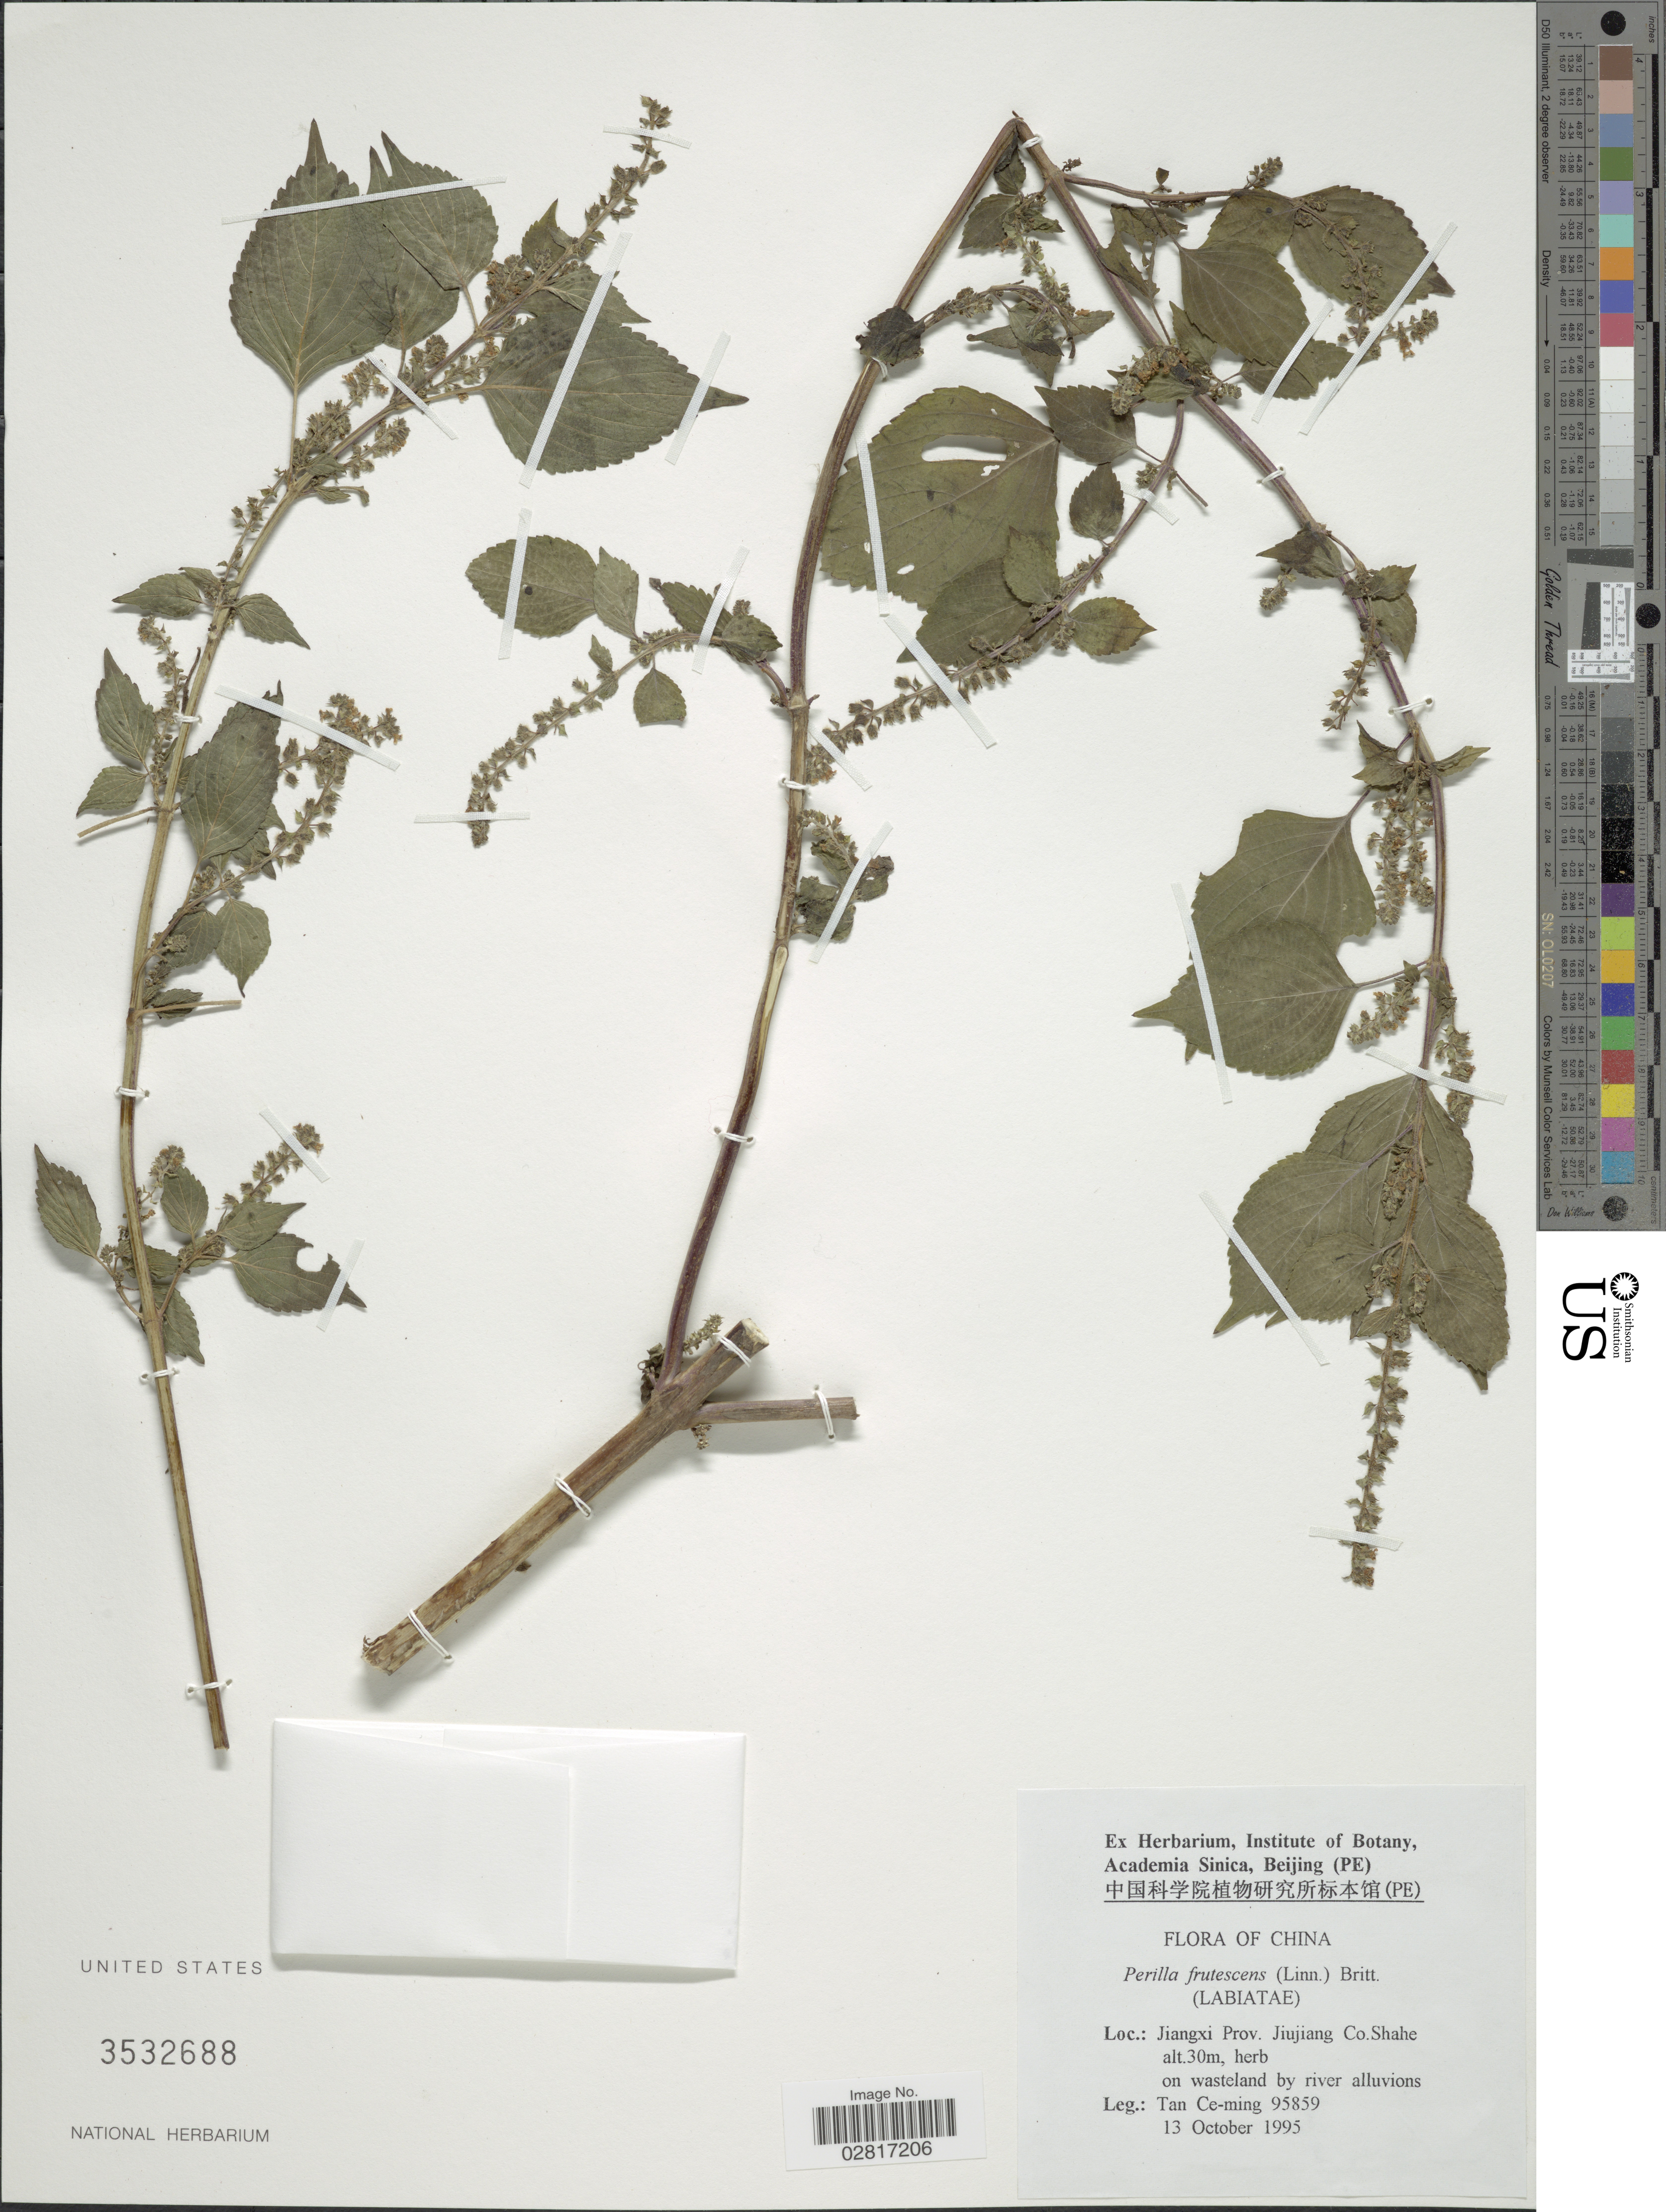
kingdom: Plantae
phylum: Tracheophyta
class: Magnoliopsida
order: Lamiales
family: Lamiaceae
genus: Perilla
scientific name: Perilla frutescens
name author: (L.) Britton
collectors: T. Ce-ming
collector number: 95859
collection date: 1995-10-13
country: China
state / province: Jiangxi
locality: Jiujiang Co. Shahe.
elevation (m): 30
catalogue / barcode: US 3532688